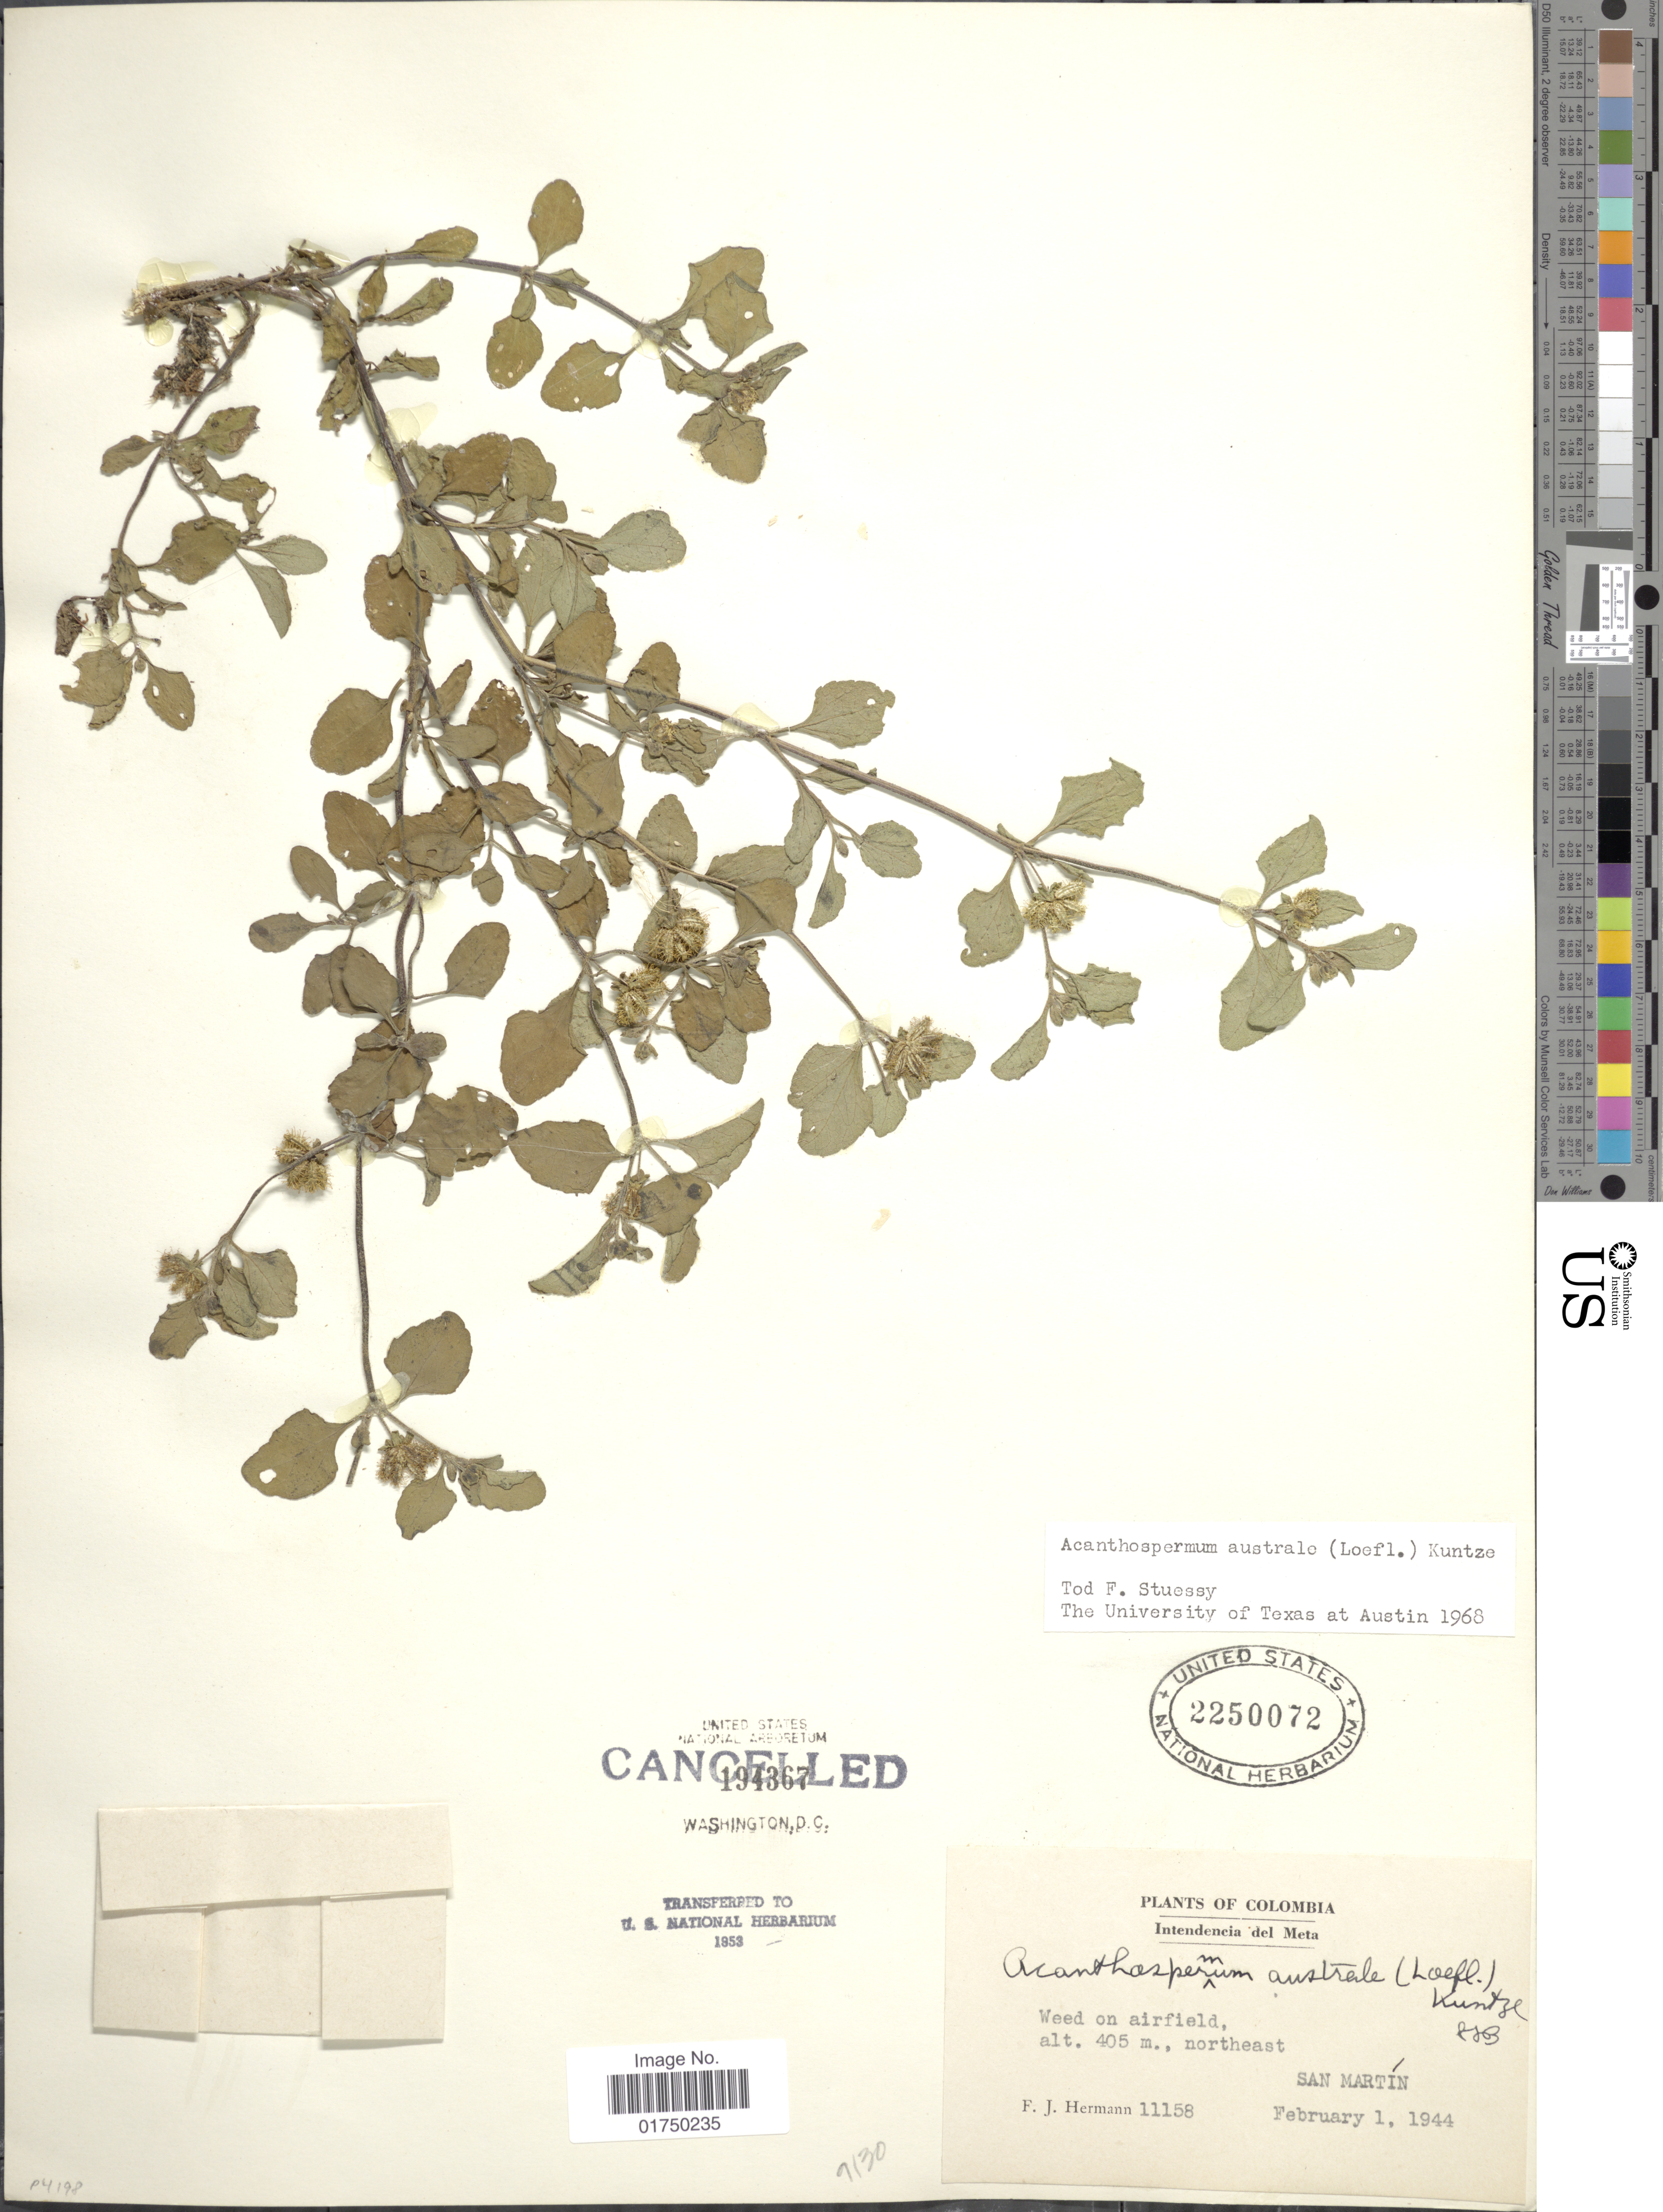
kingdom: Plantae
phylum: Tracheophyta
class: Magnoliopsida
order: Asterales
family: Asteraceae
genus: Acanthospermum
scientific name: Acanthospermum australe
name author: (Loefl.) Kuntze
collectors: F. J. Hermann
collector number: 11158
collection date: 1944-02-01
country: Colombia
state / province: Meta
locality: Intendencia del Meta. Northeast San Martín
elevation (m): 405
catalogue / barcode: US 2250072